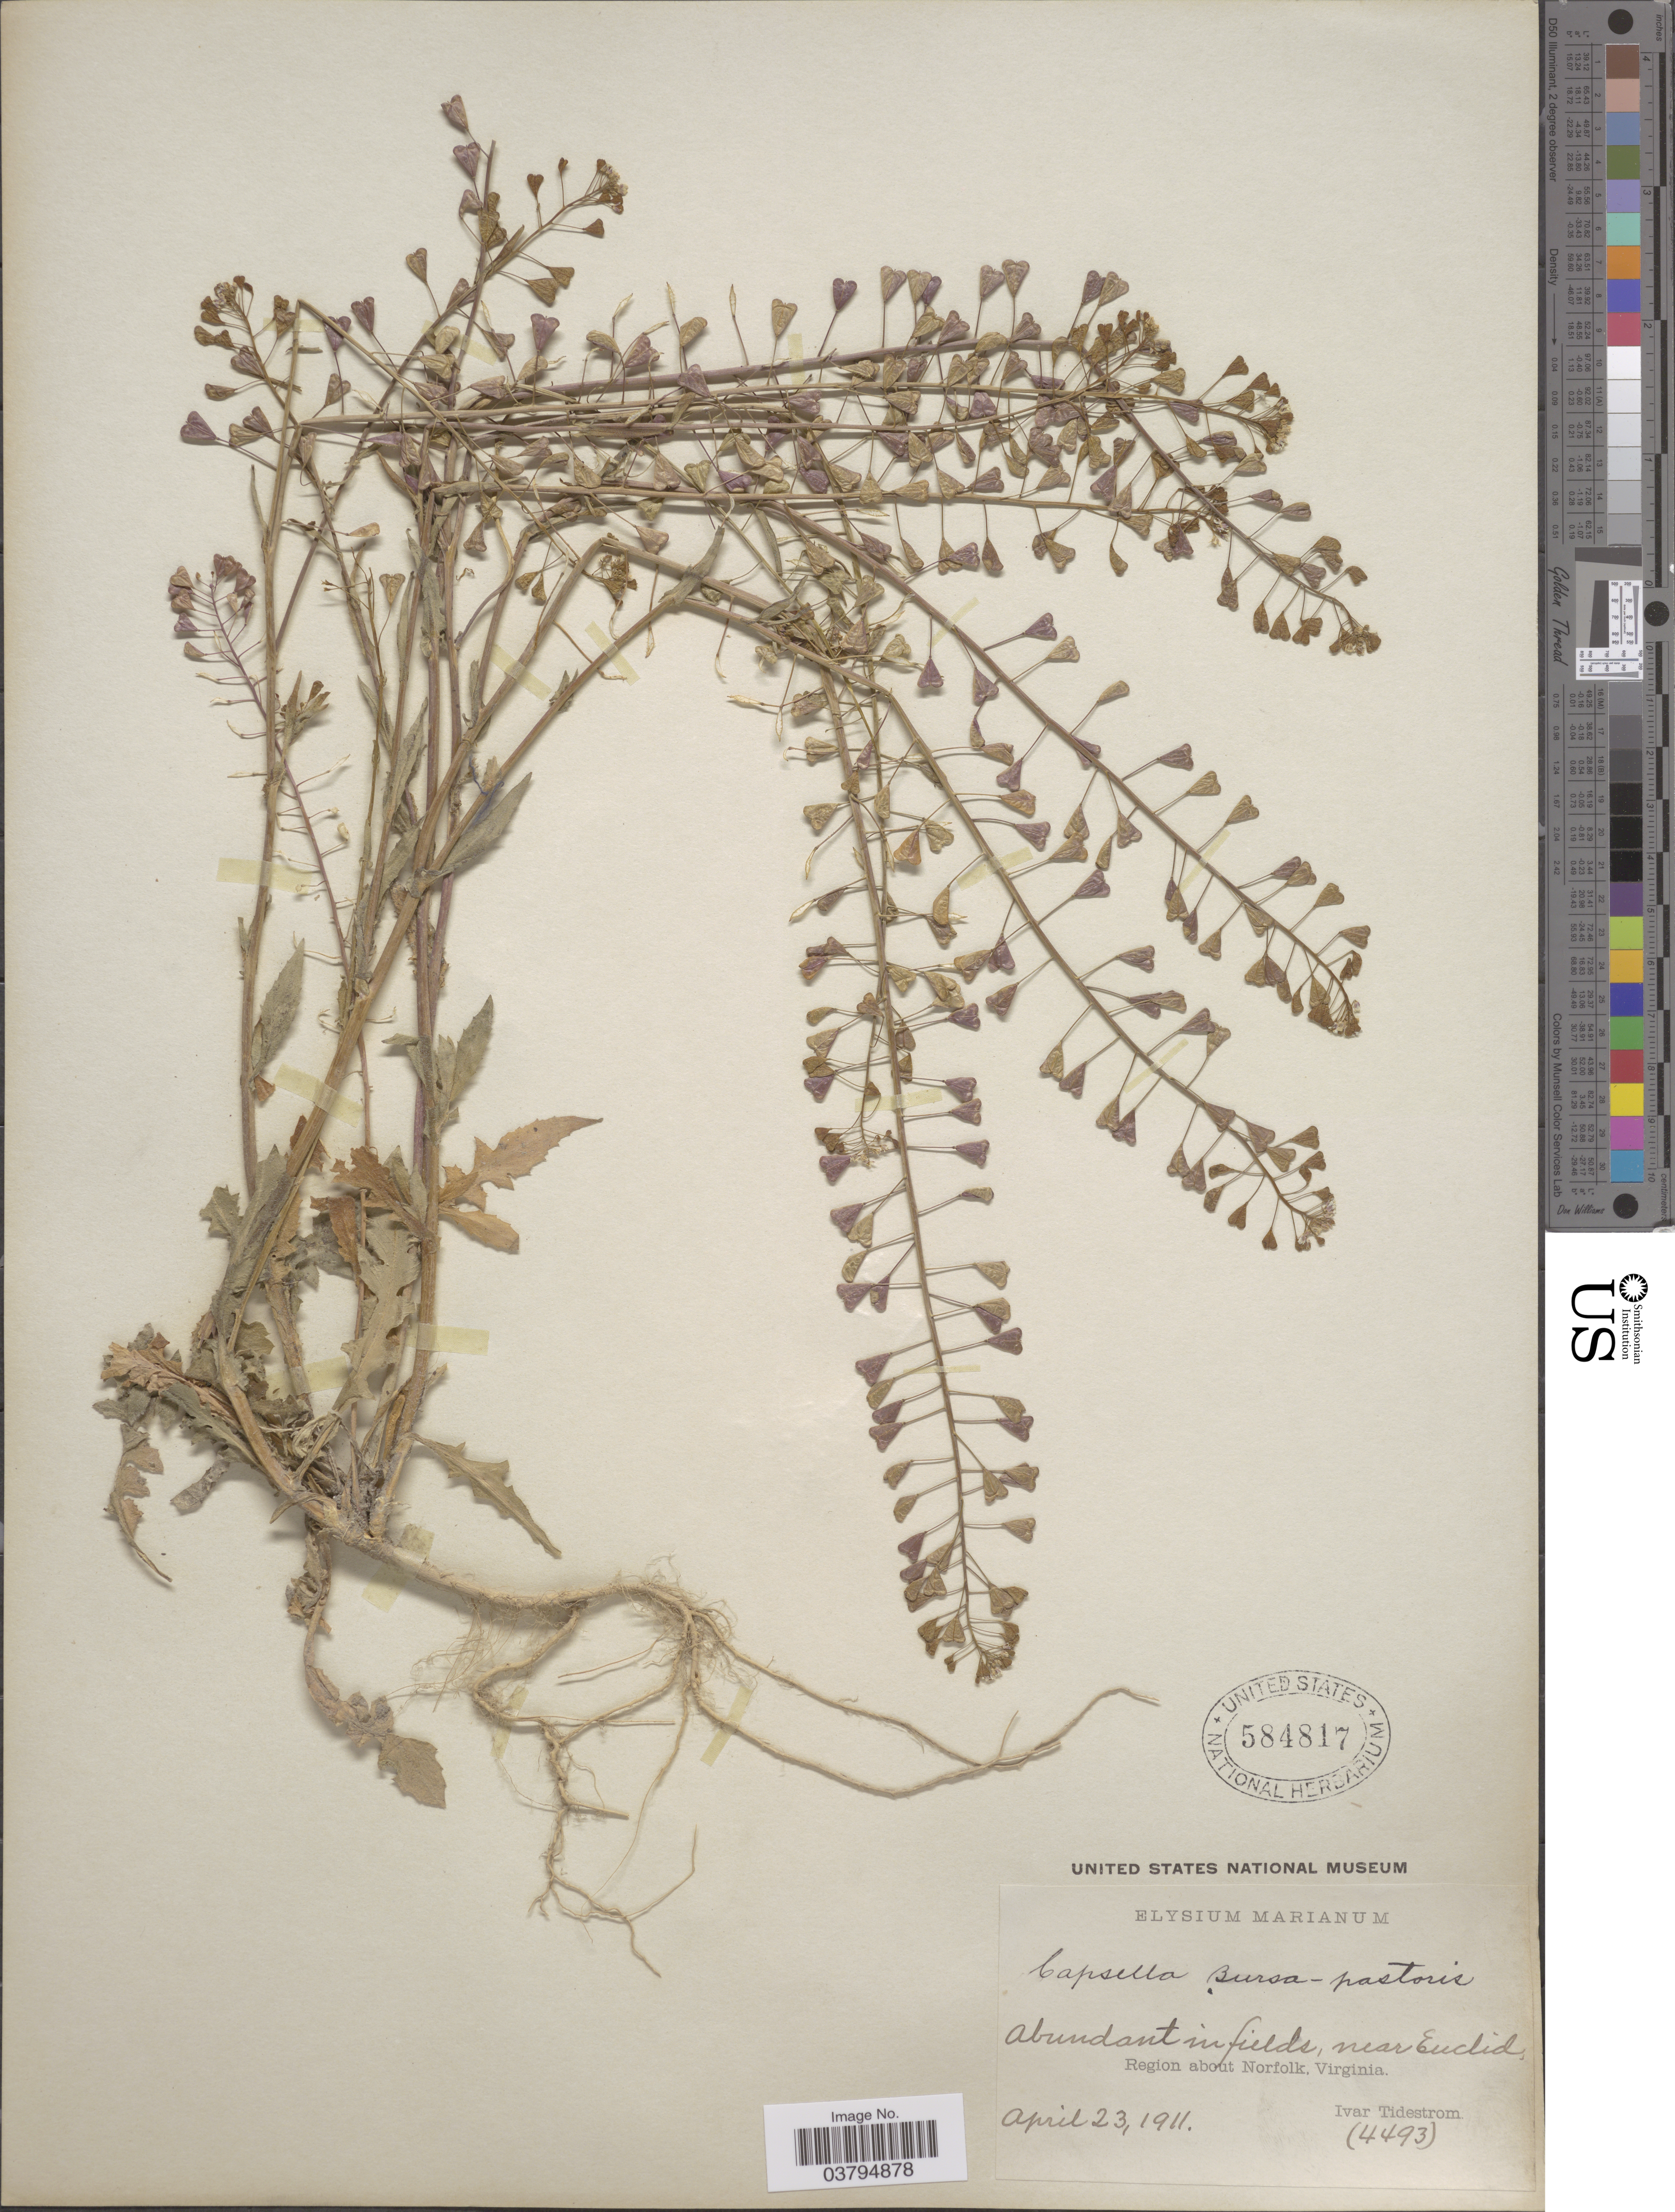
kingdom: Plantae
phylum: Tracheophyta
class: Magnoliopsida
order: Brassicales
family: Brassicaceae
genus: Capsella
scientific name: Capsella bursa-pastoris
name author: (L.) Medik.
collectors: I. F. Tidestrom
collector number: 4493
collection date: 1911-04-23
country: United States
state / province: Virginia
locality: Near Euclid. Region about Norfolk.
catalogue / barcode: US 584817